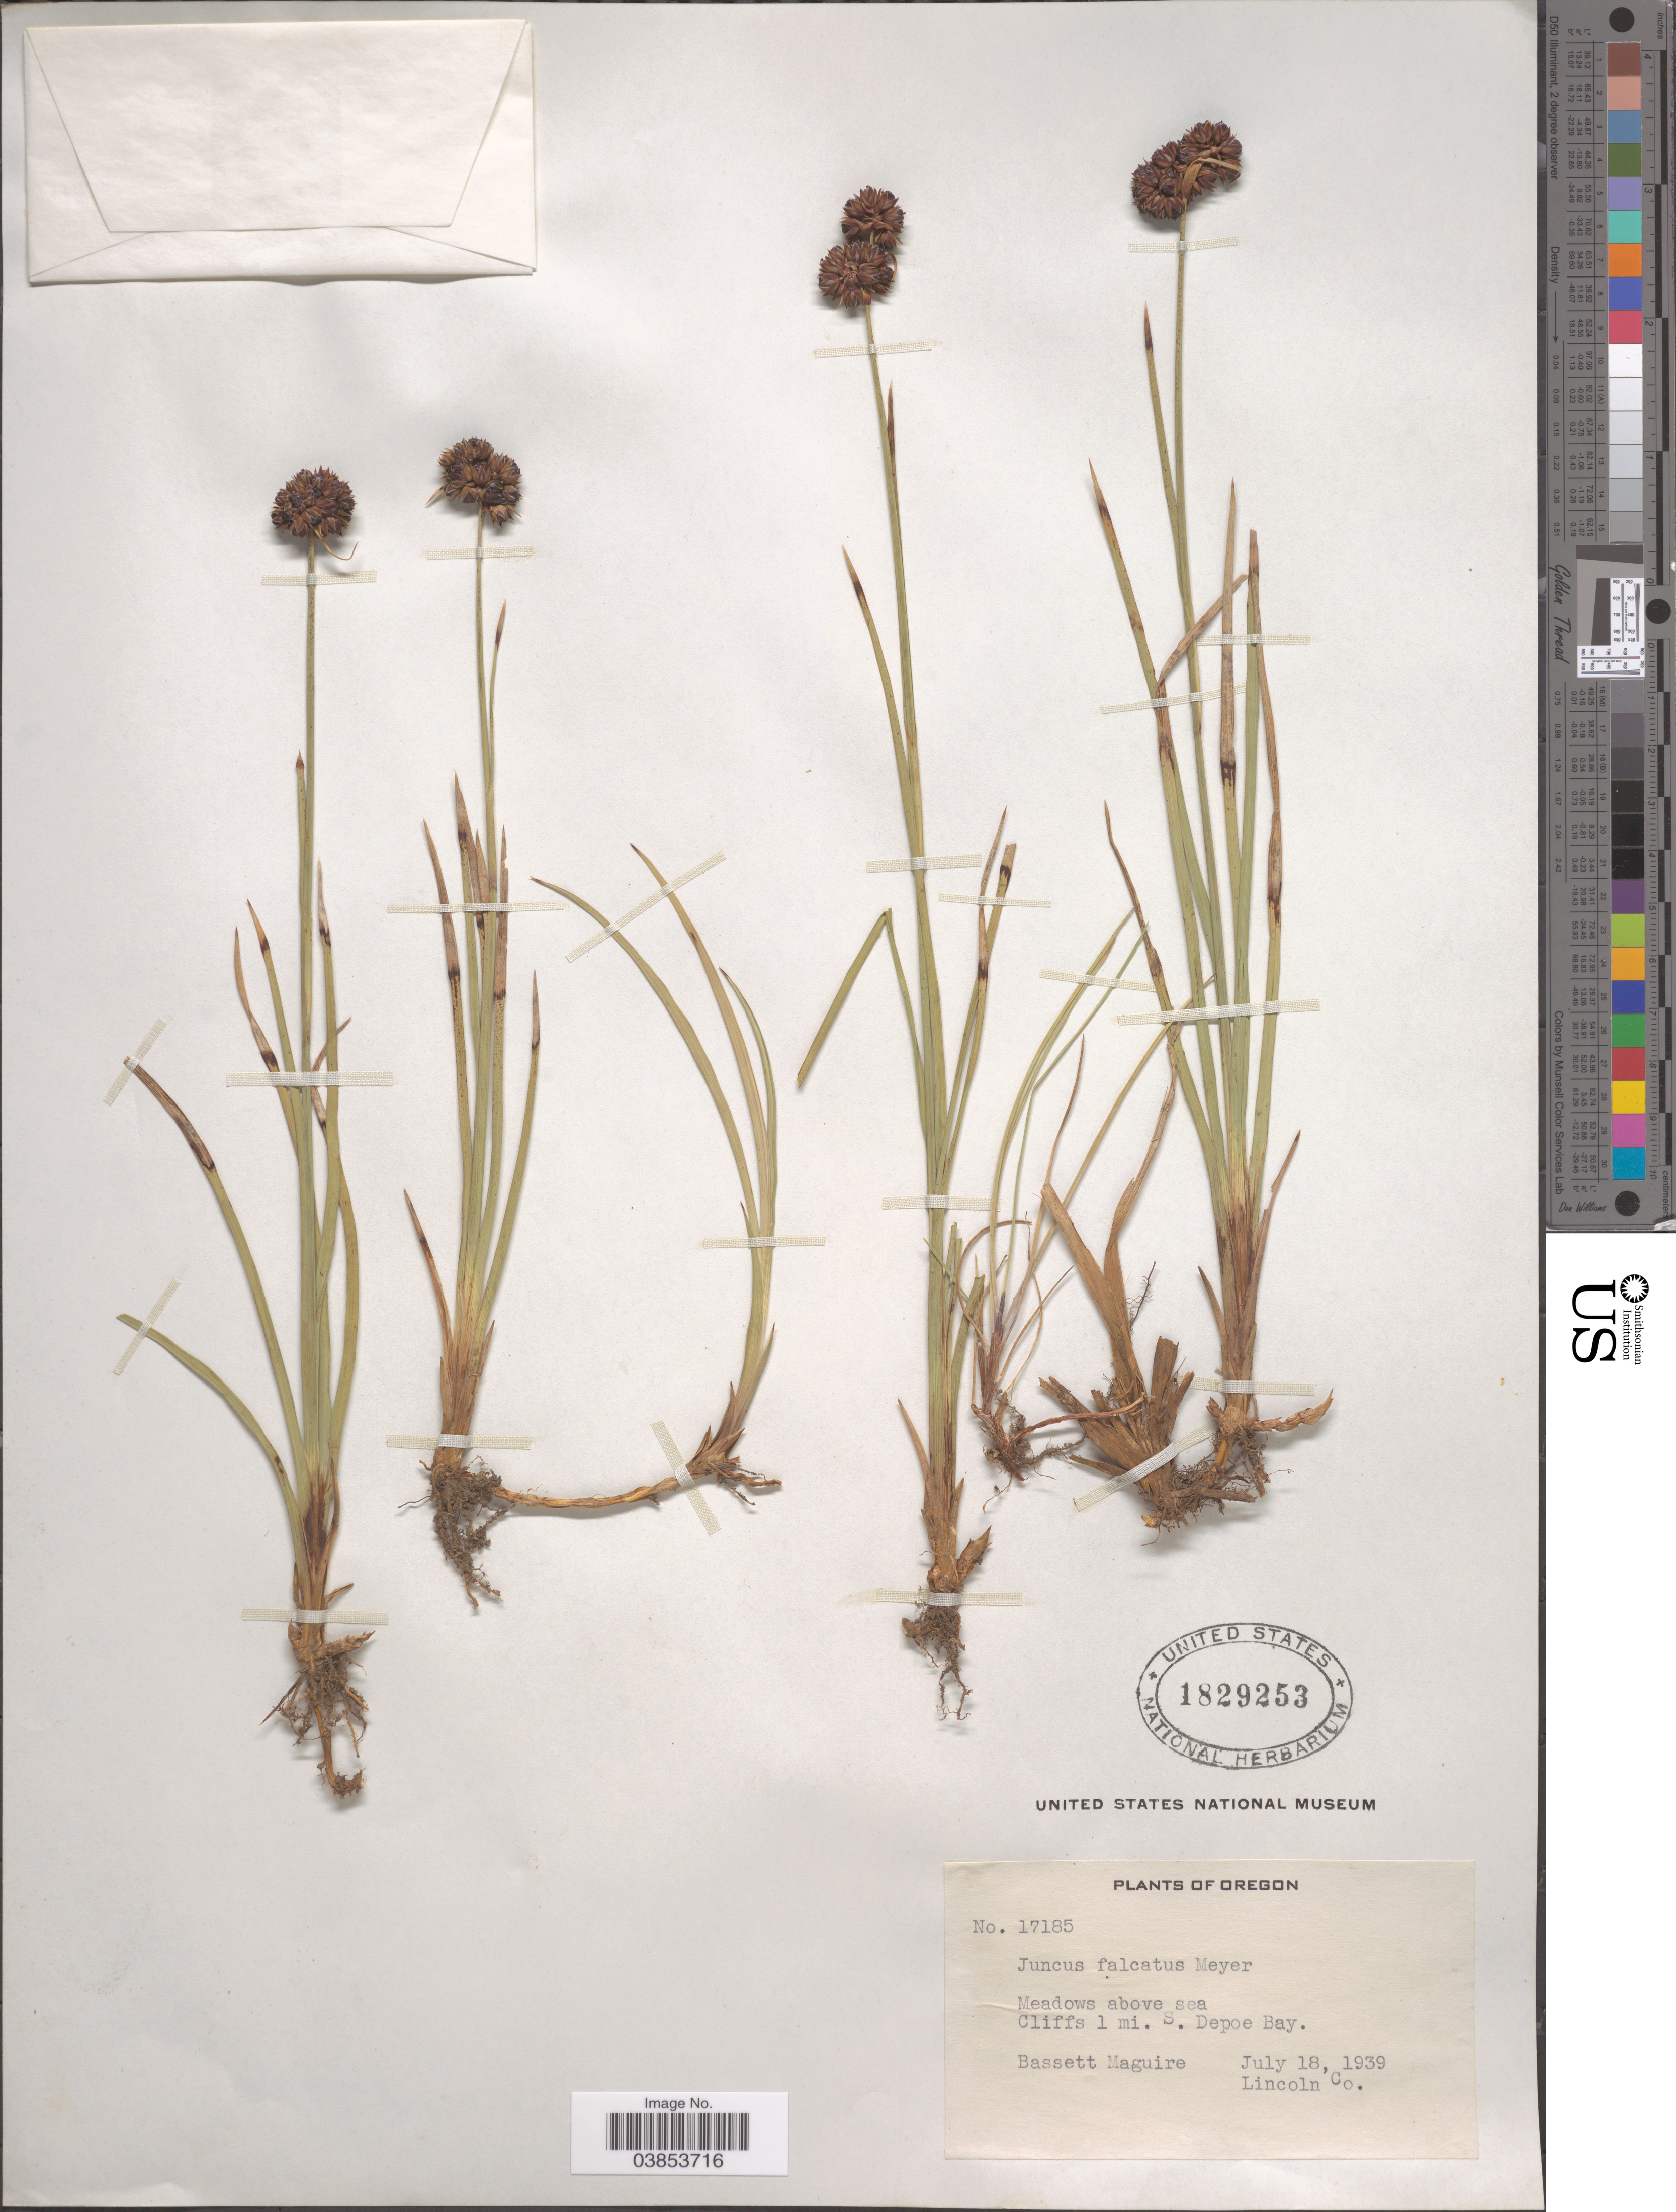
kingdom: Plantae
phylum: Tracheophyta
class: Liliopsida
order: Poales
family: Juncaceae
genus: Juncus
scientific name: Juncus falcatus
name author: E. Mey.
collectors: B. Maguire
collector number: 17185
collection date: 1939-07-18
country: United States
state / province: Oregon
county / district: Lincoln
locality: Meadows above sea Cliffs 1 mi. S. Depoe Bay. Lincoln Co.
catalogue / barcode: US 1829253